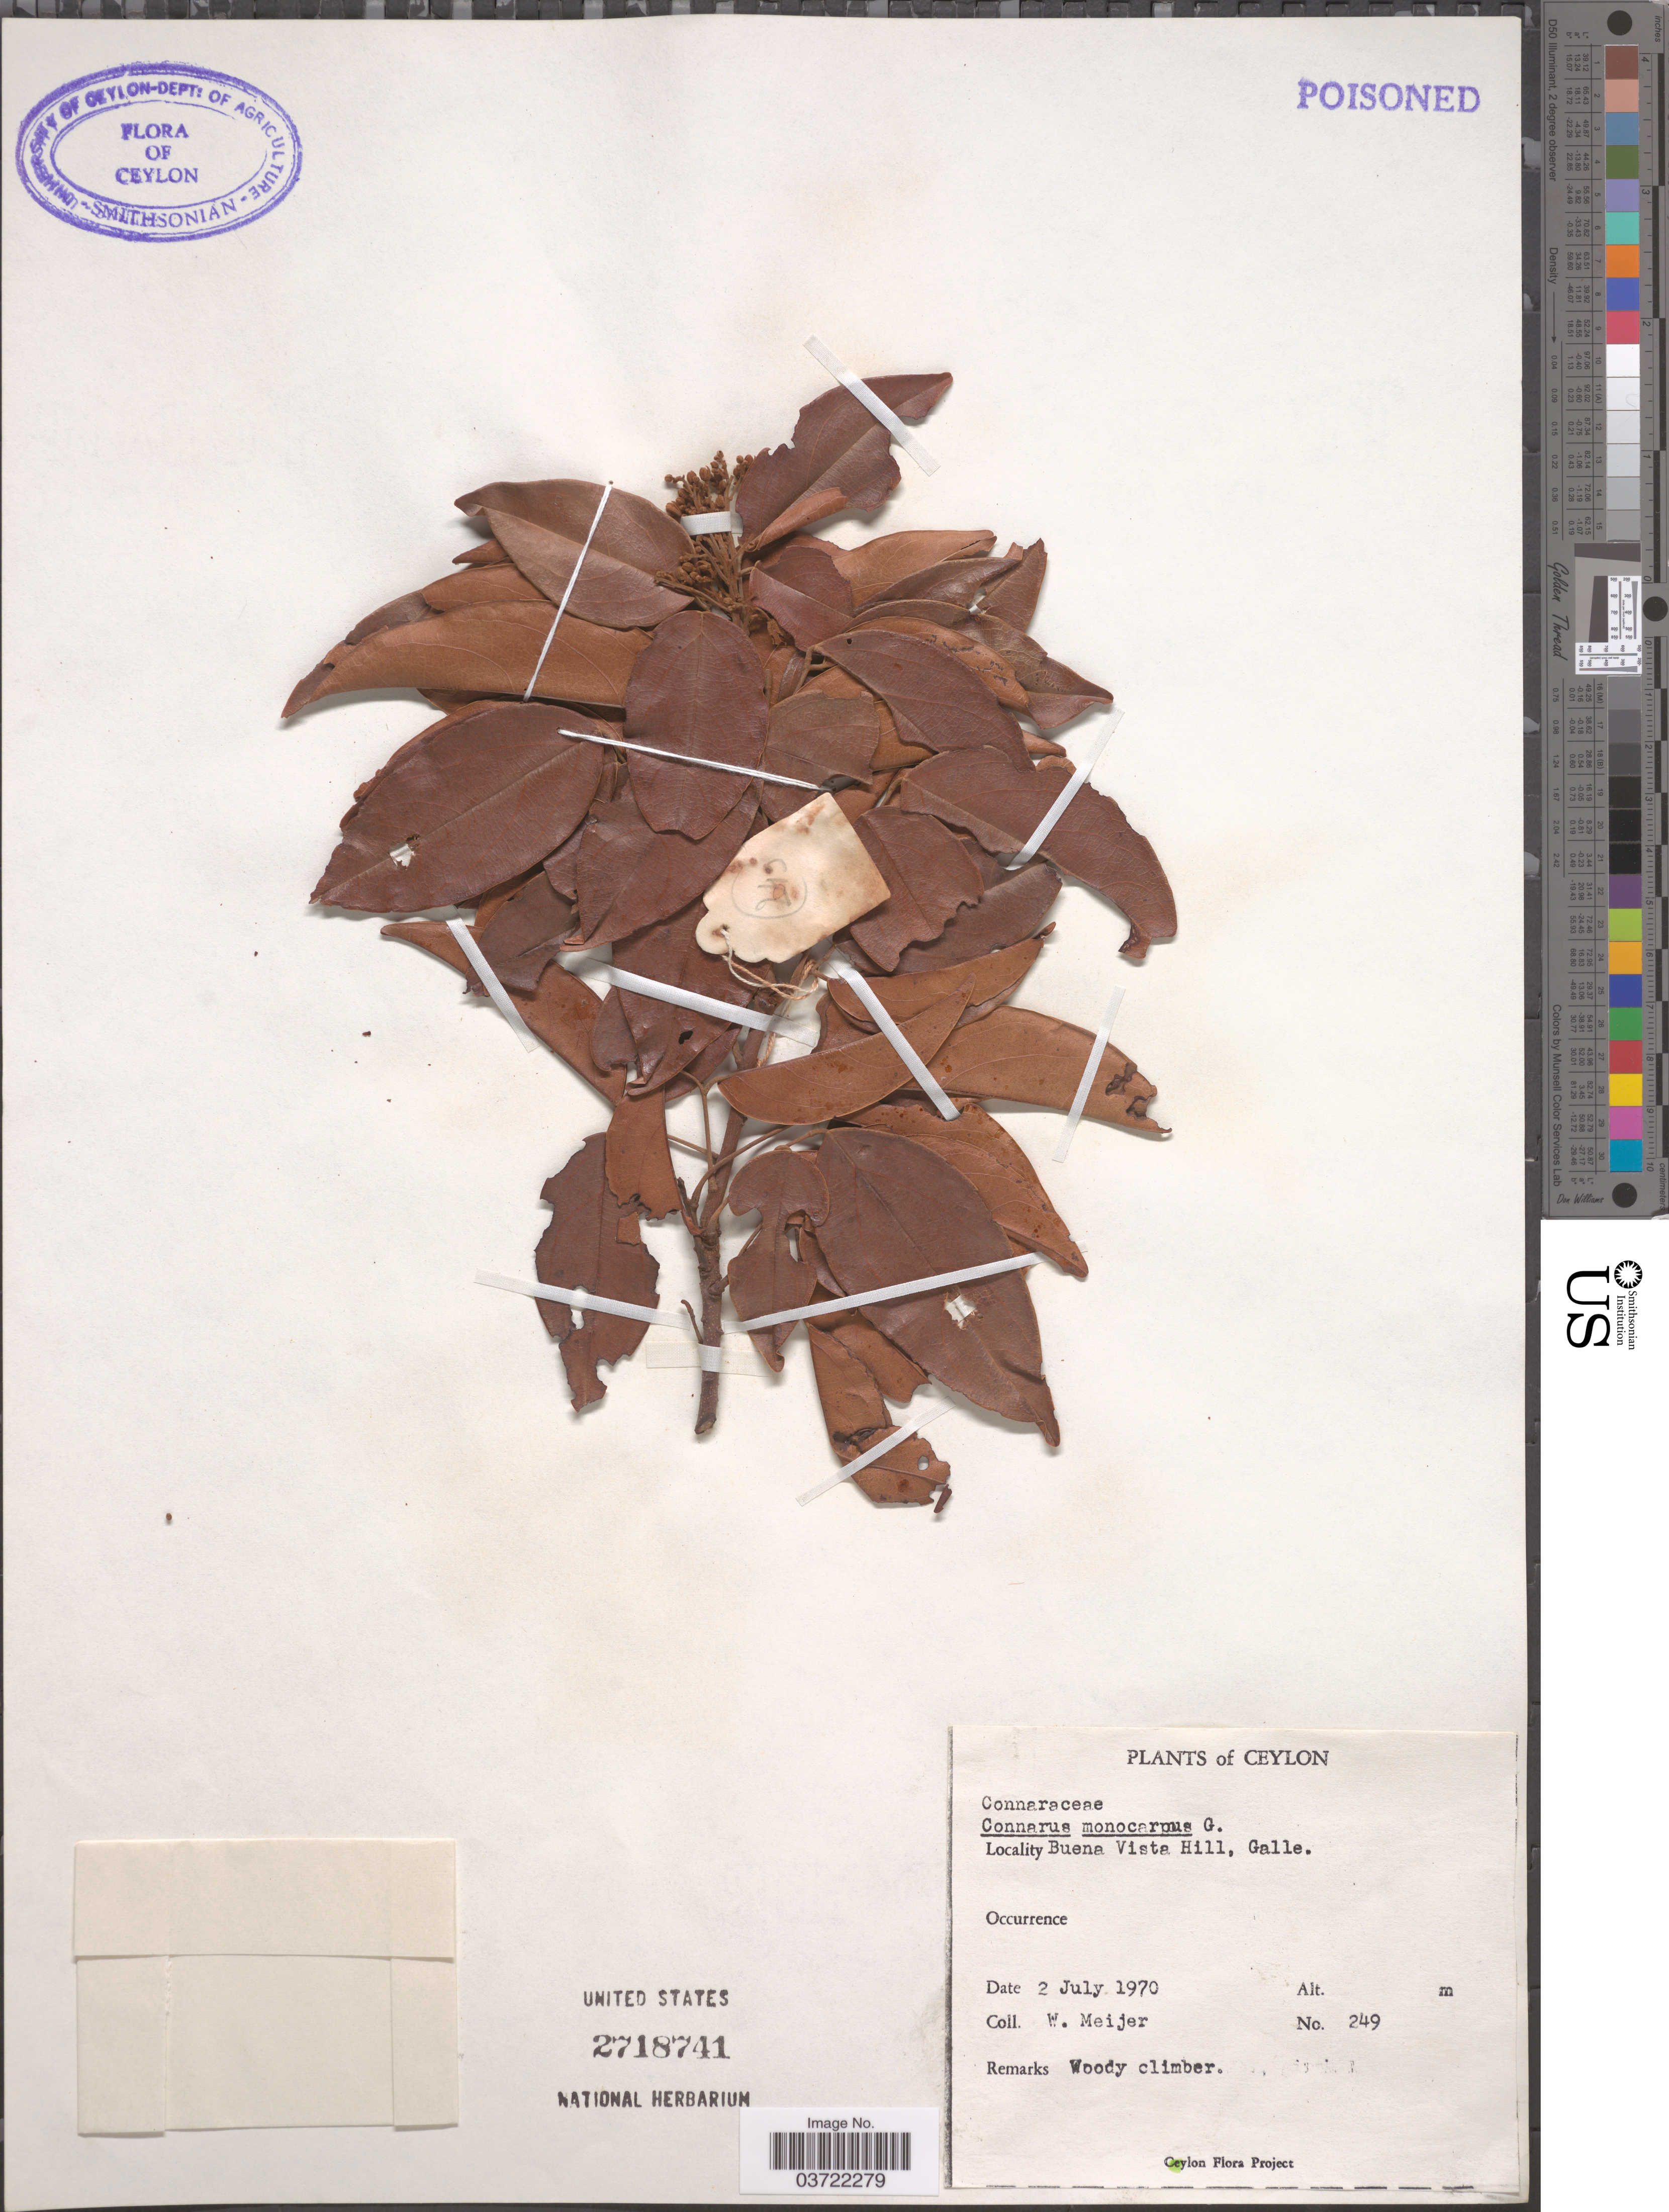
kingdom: Plantae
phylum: Tracheophyta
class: Magnoliopsida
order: Oxalidales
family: Connaraceae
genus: Connarus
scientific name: Connarus monocarpos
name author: L.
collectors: W. Meijer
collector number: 249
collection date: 1970-07-02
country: Sri Lanka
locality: Ceylon. Buena Vista Hill, Galle.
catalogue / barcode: US 2718741